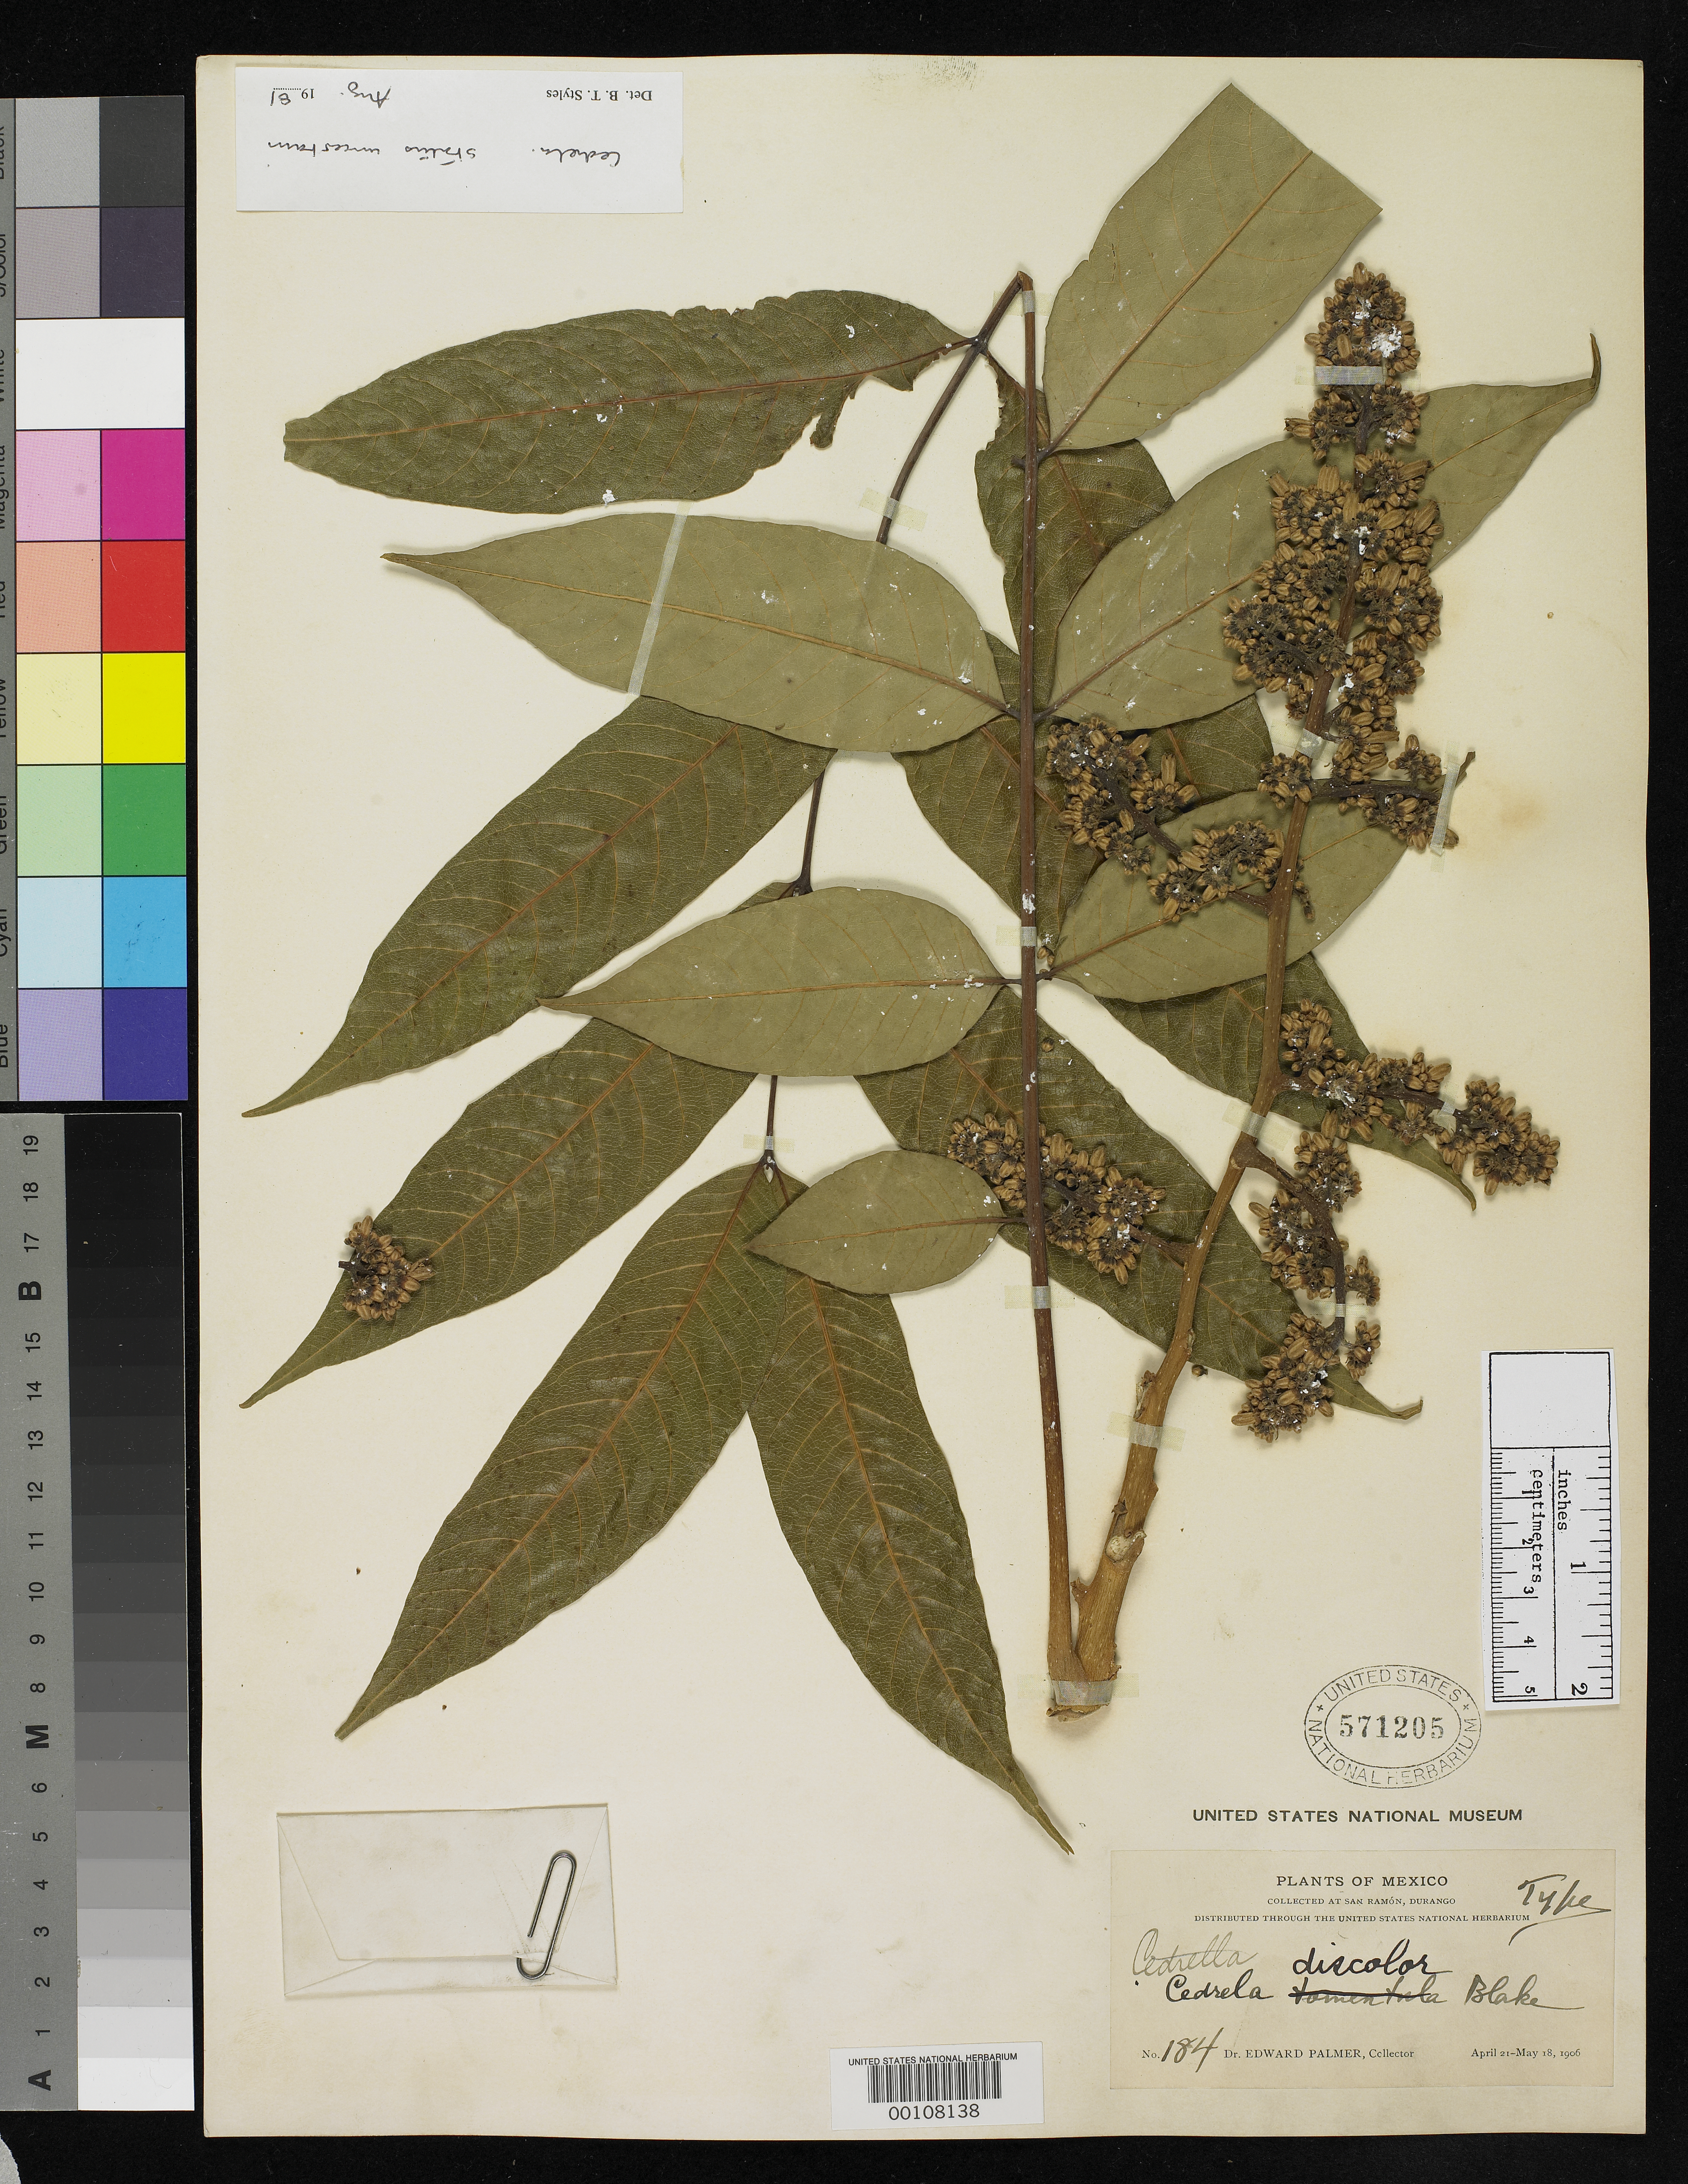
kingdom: Plantae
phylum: Tracheophyta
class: Magnoliopsida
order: Sapindales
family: Meliaceae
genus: Cedrela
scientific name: Cedrela discolor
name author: S.F. Blake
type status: Holotype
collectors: E. Palmer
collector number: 184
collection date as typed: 21 Apr 1906 to 18 May 1906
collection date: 1906-04-21/1906-05-18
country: Mexico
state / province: Durango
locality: San Ramon.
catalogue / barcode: US 571205